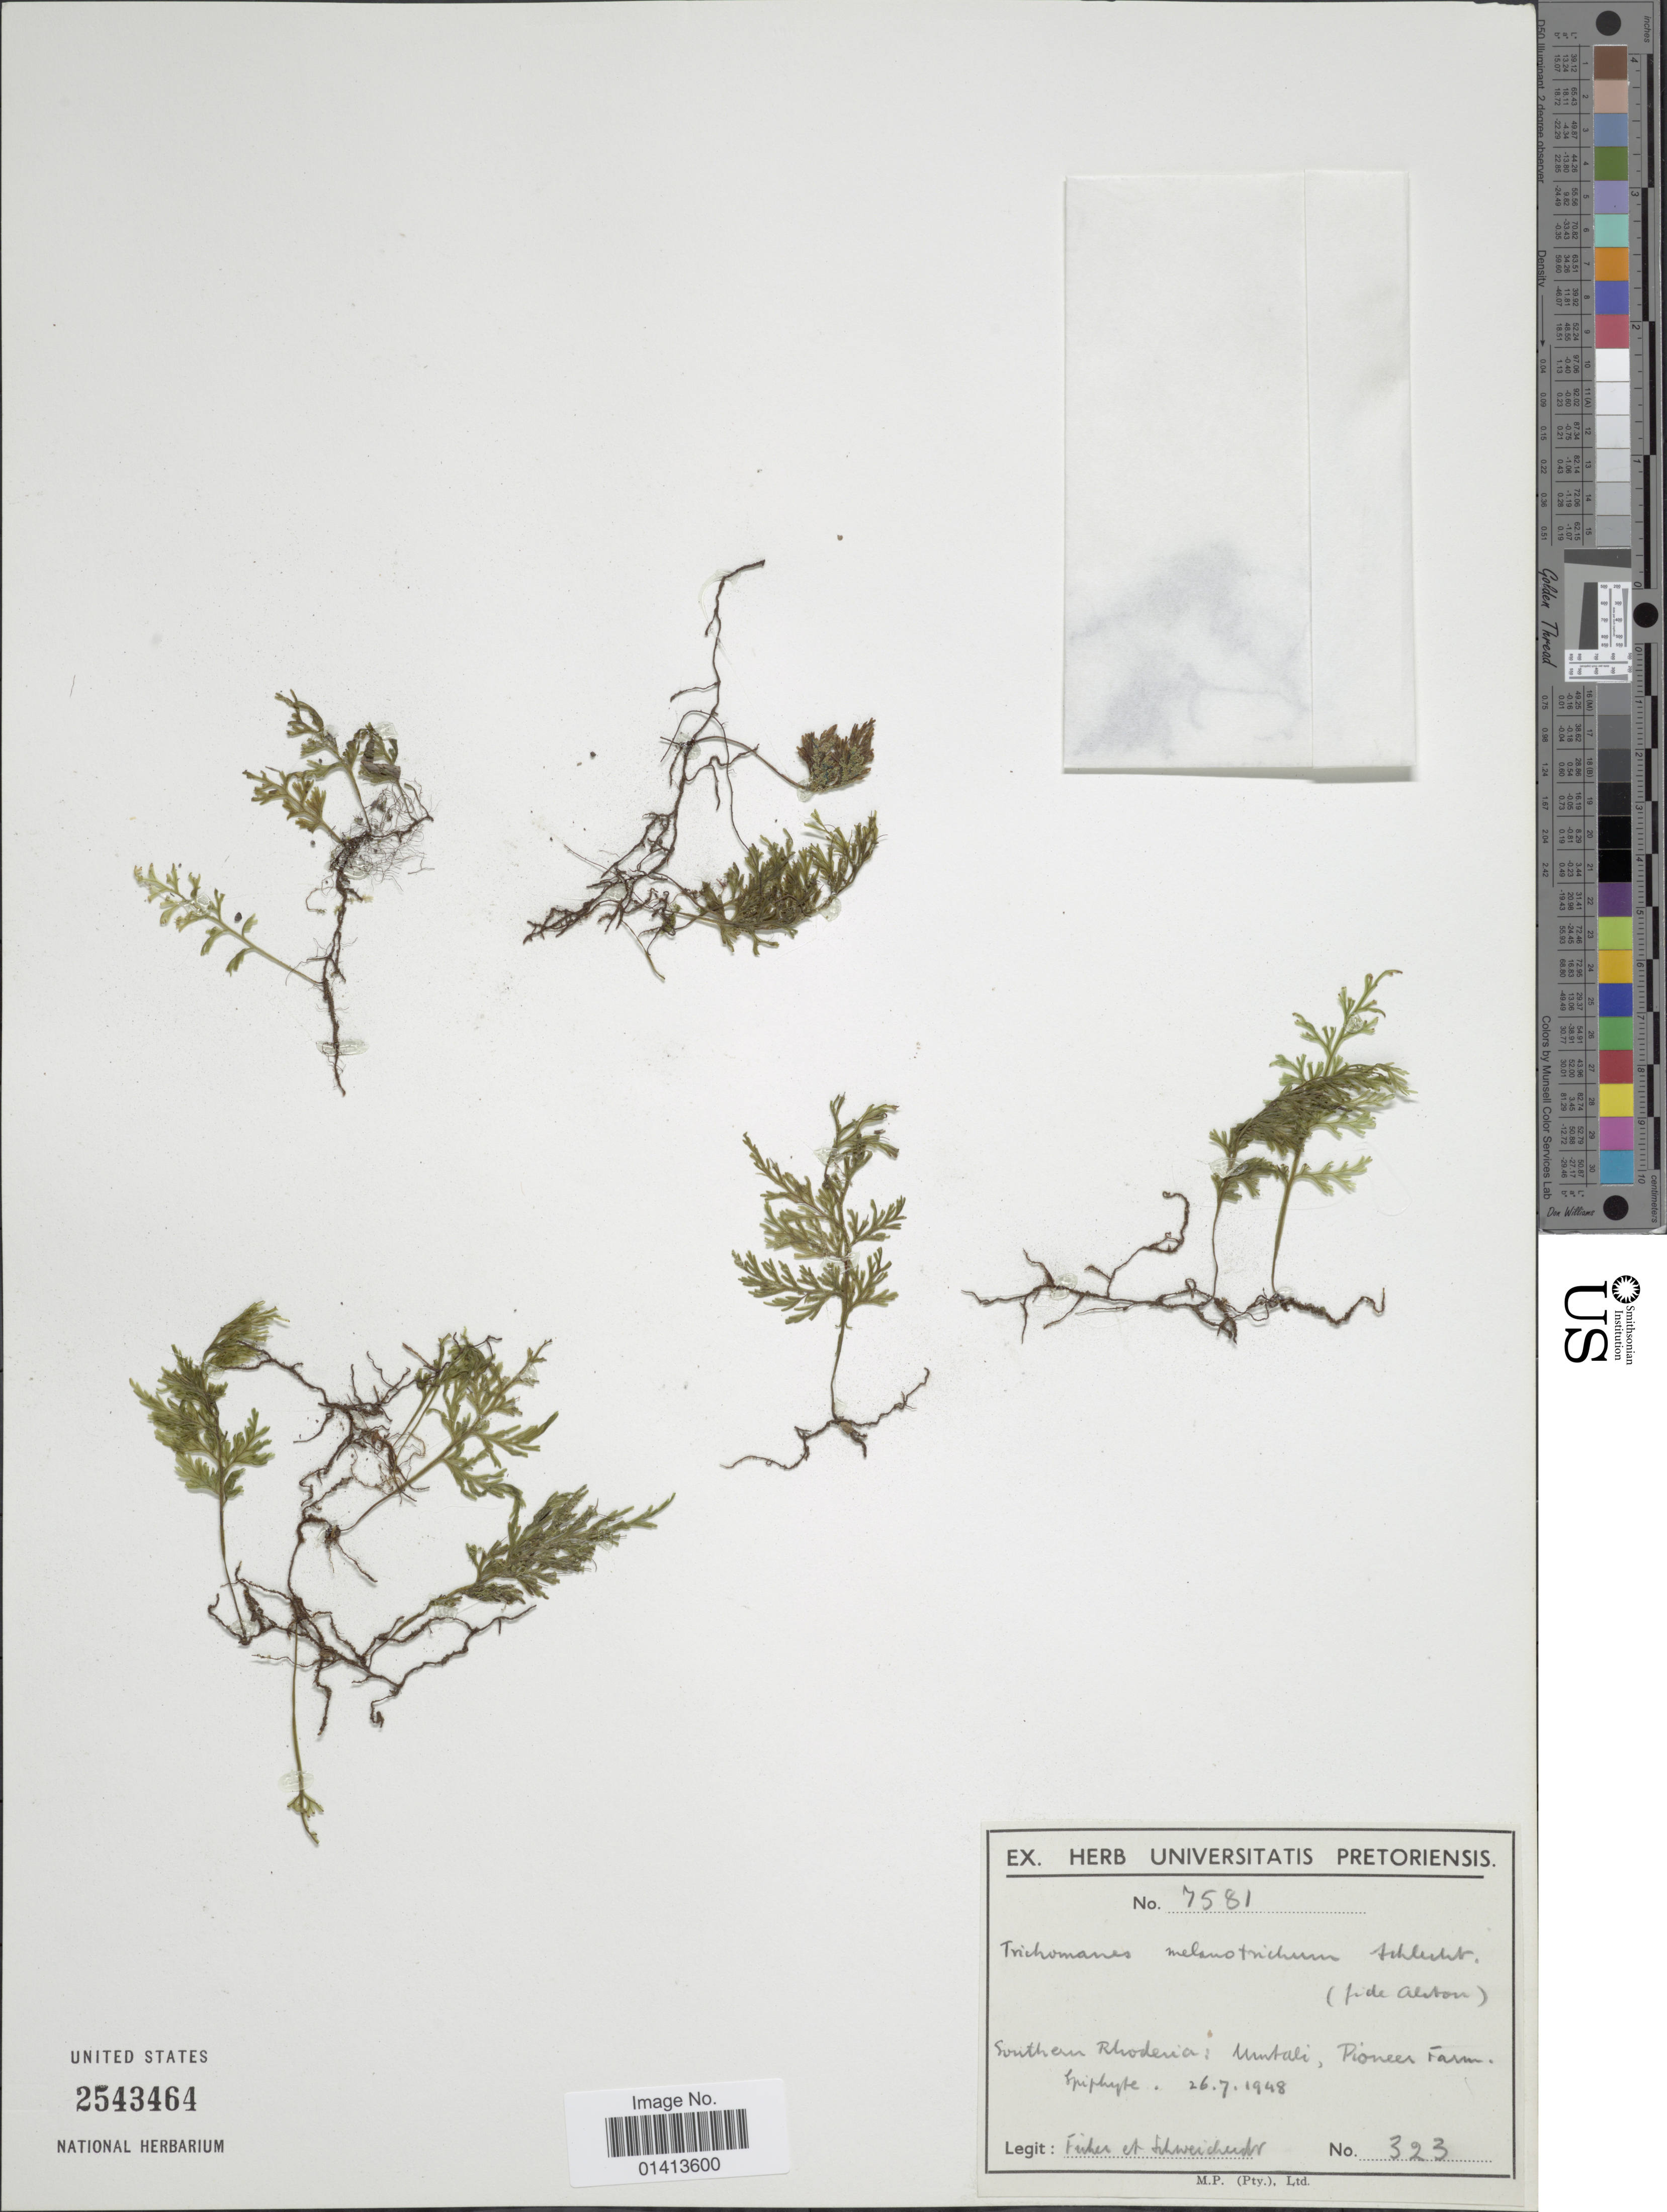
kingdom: Plantae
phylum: Tracheophyta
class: Polypodiopsida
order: Hymenophyllales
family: Hymenophyllaceae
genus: Crepidomanes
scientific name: Crepidomanes melanotrichum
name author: (Schltdl.) J.P. Roux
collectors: -- Fisher & -. Schweickerdt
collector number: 323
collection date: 1948-07-26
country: Zimbabwe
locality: Southern Rhodesia: Umtali, Pioneer Farm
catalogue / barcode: US 2543464